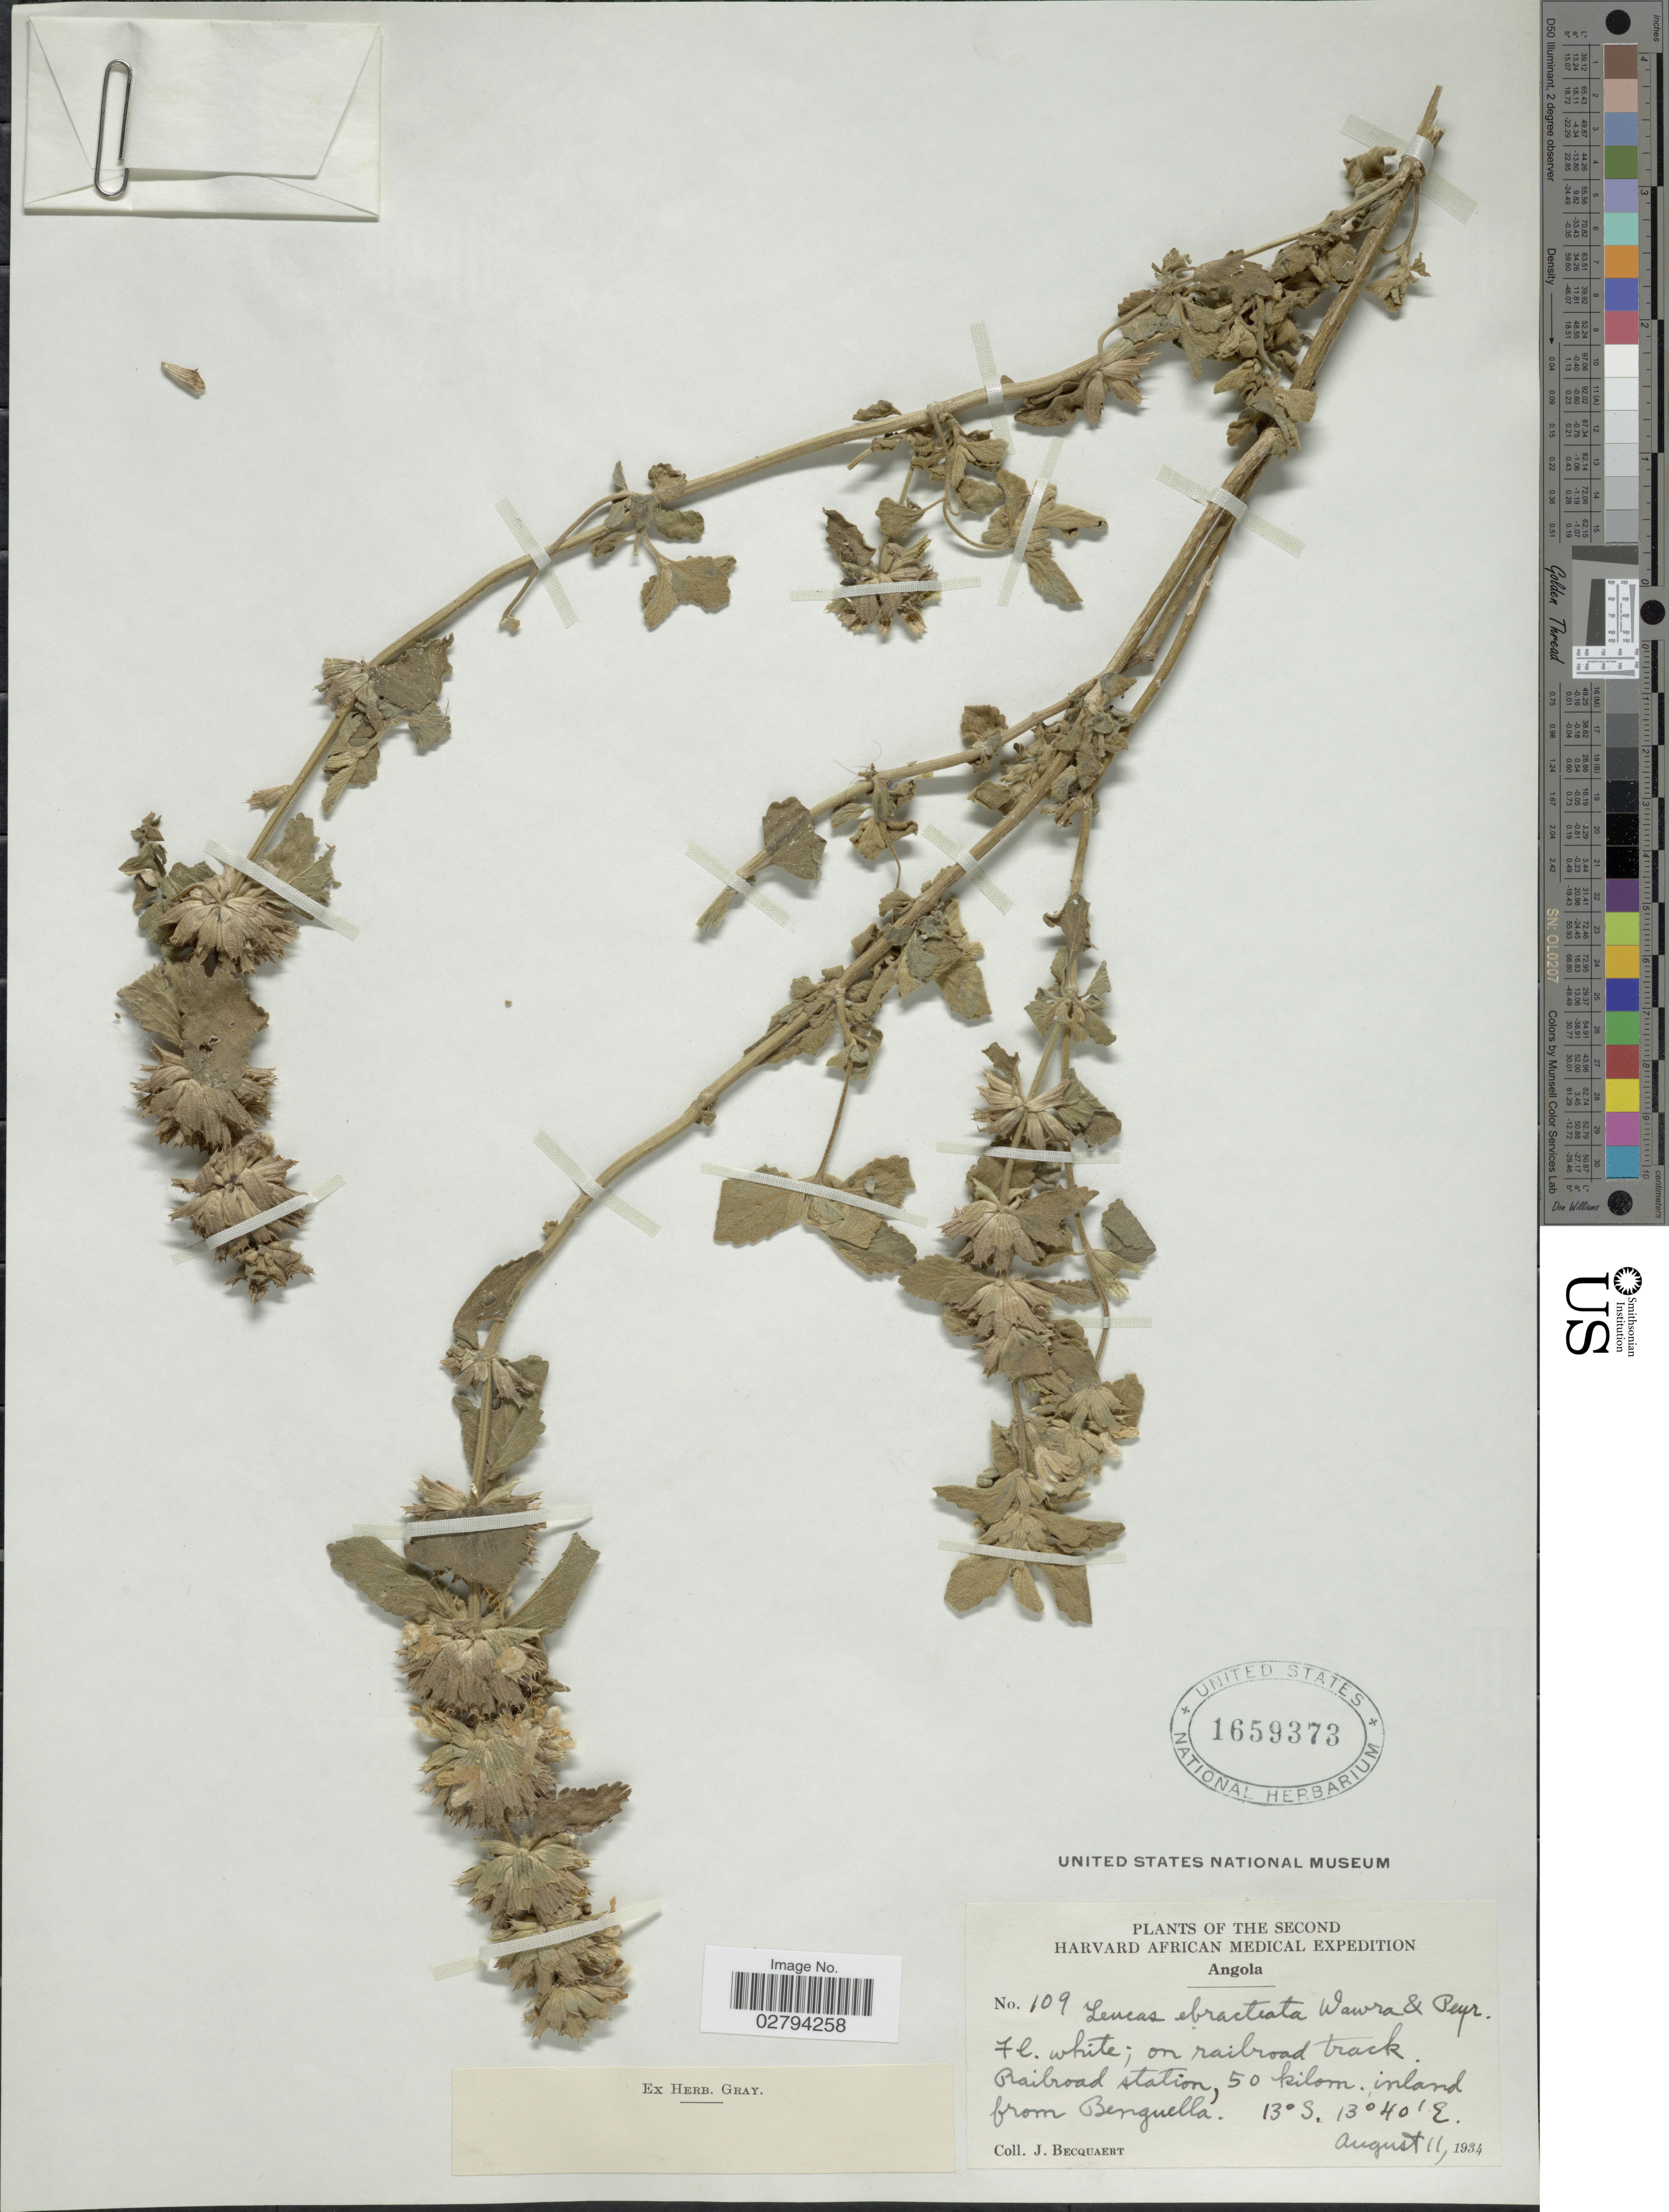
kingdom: Plantae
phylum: Tracheophyta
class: Magnoliopsida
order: Lamiales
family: Lamiaceae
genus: Leucas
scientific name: Leucas ebracteata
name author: Peyr.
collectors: J. Becquaert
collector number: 109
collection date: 1934-08-11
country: Angola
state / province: Benguela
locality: Railroad station, 50 kilom. inland from Benguella.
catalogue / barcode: US 1659373